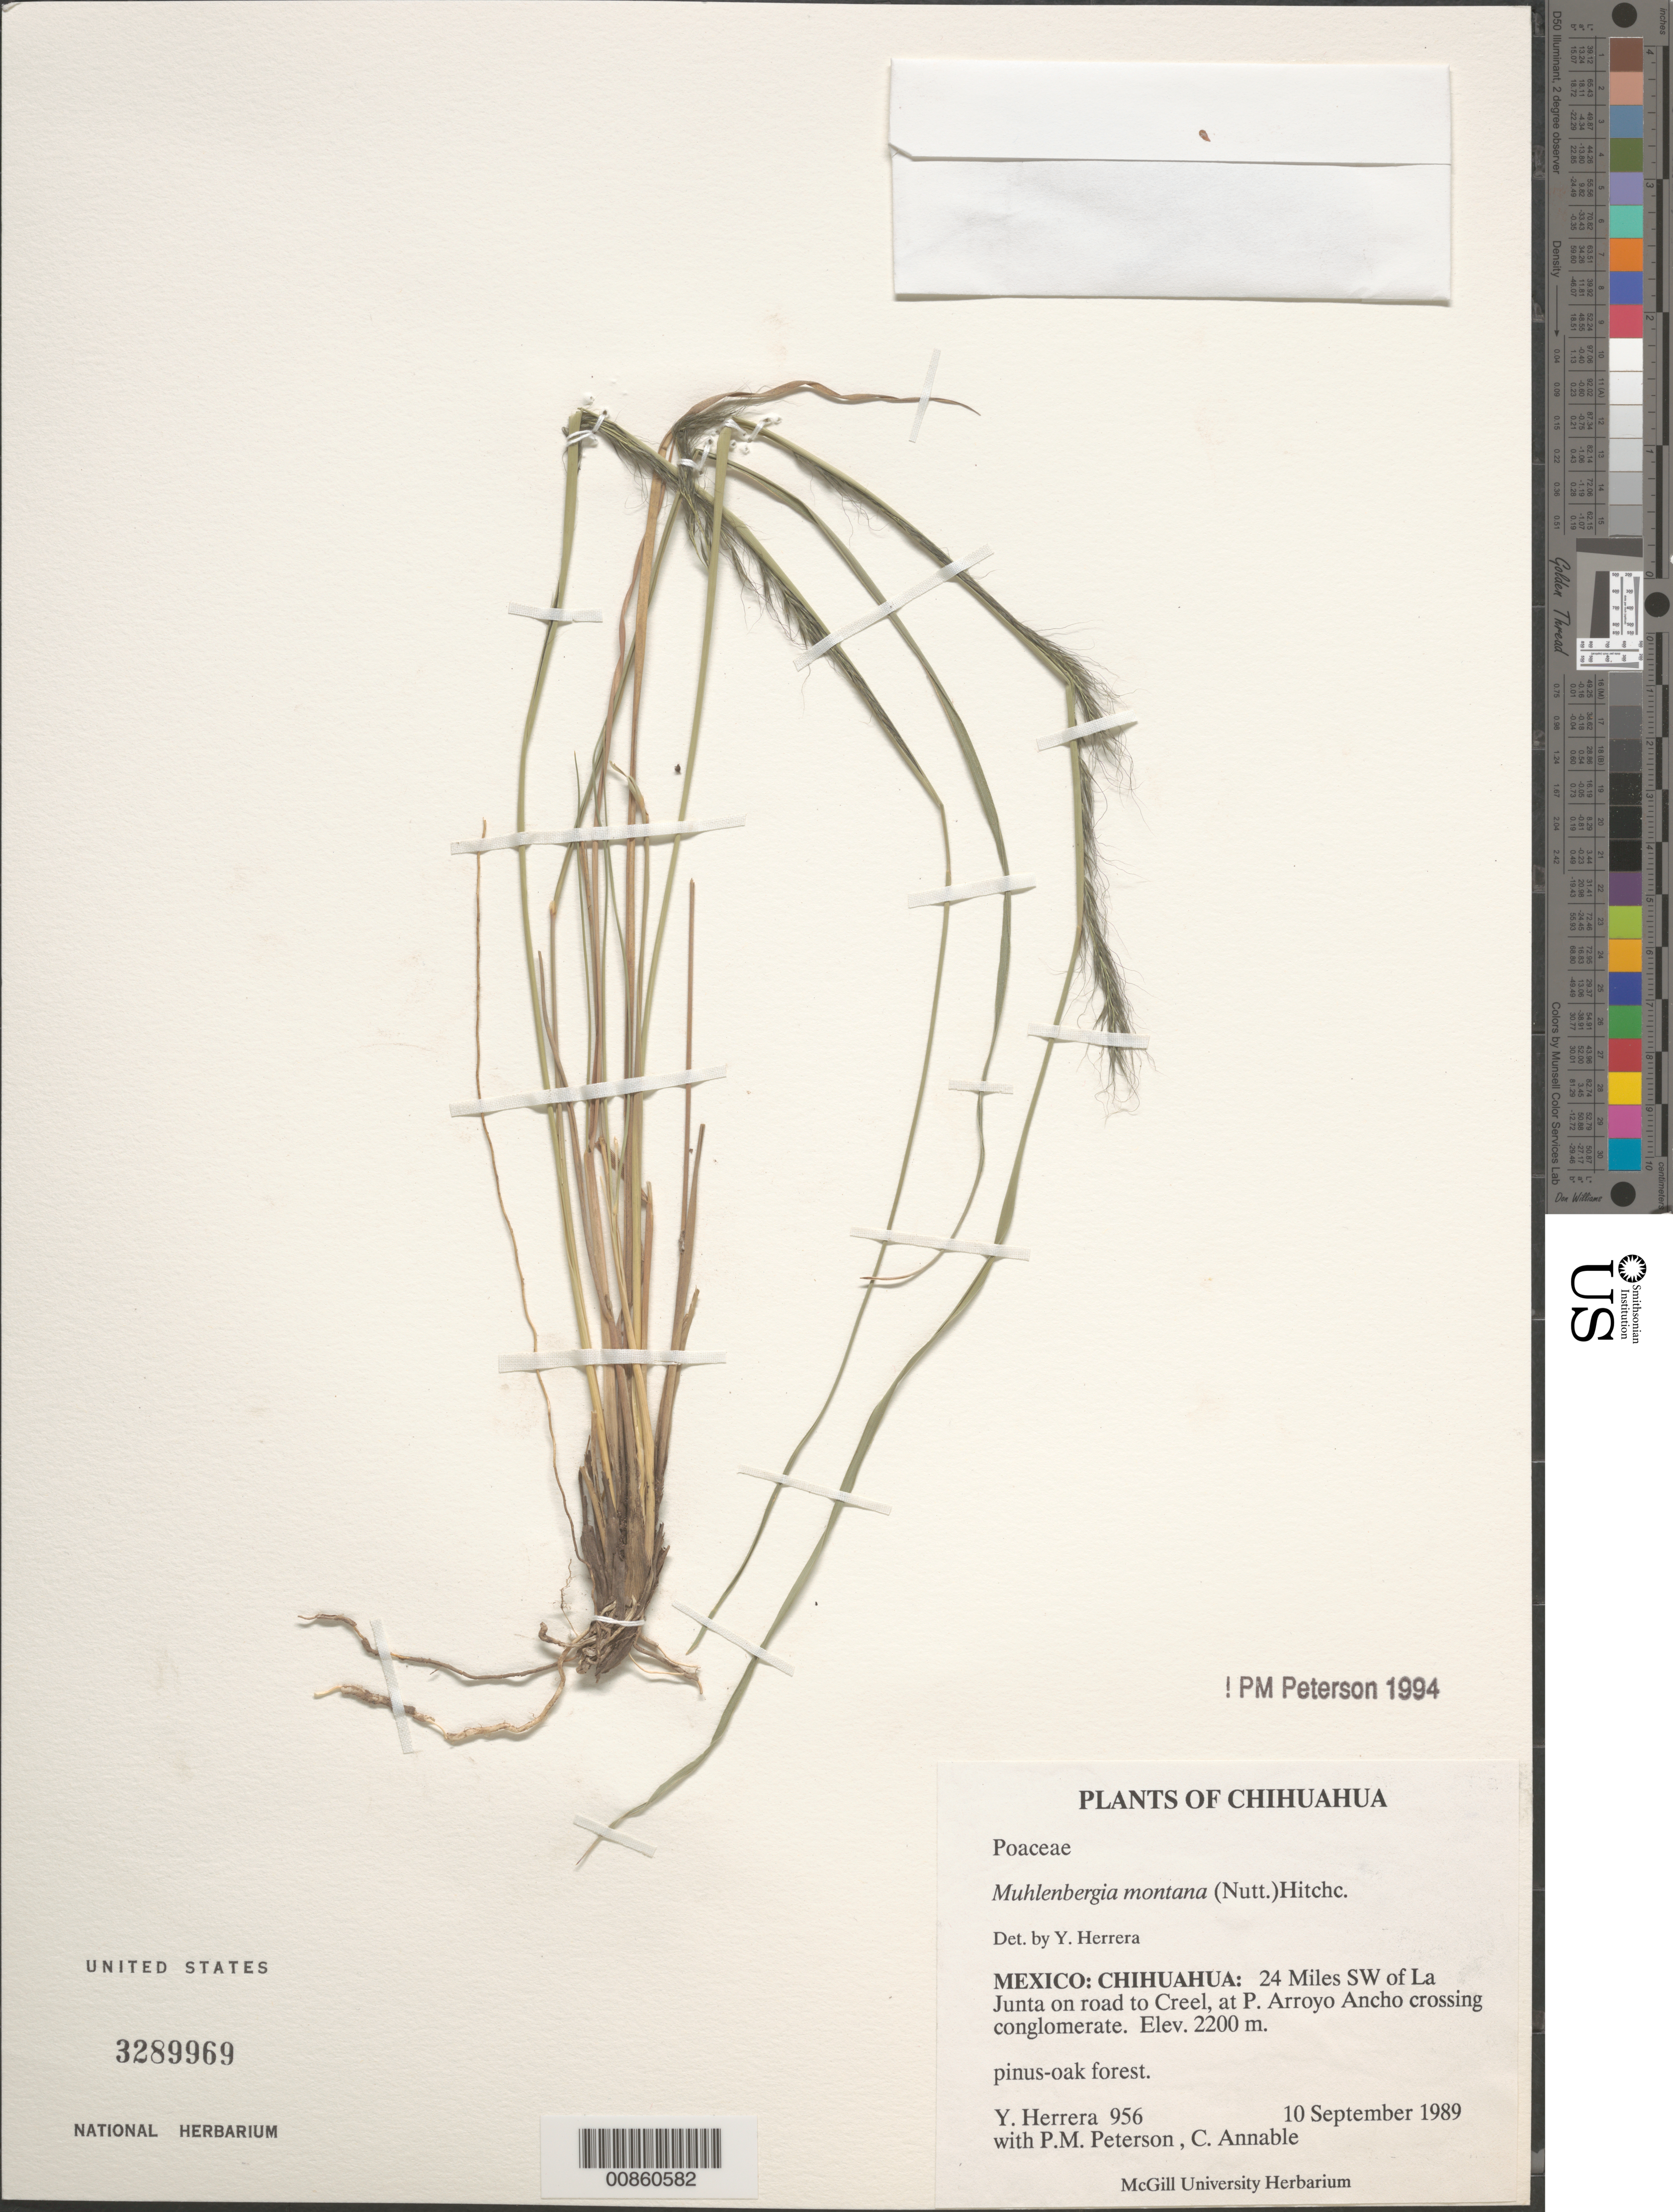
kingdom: Plantae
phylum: Tracheophyta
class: Liliopsida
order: Poales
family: Poaceae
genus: Muhlenbergia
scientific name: Muhlenbergia montana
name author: (Nutt.) Hitchc.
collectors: Y. Herrera Arrieta, P. M. Peterson & C. R. Annable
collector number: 956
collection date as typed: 10 Sep 1989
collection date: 1989-09-10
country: Mexico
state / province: Guerrero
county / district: Guerrero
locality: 24 mi SW of La Junta on road to Creel, mpio. Guerrero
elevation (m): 2200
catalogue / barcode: US 3289969